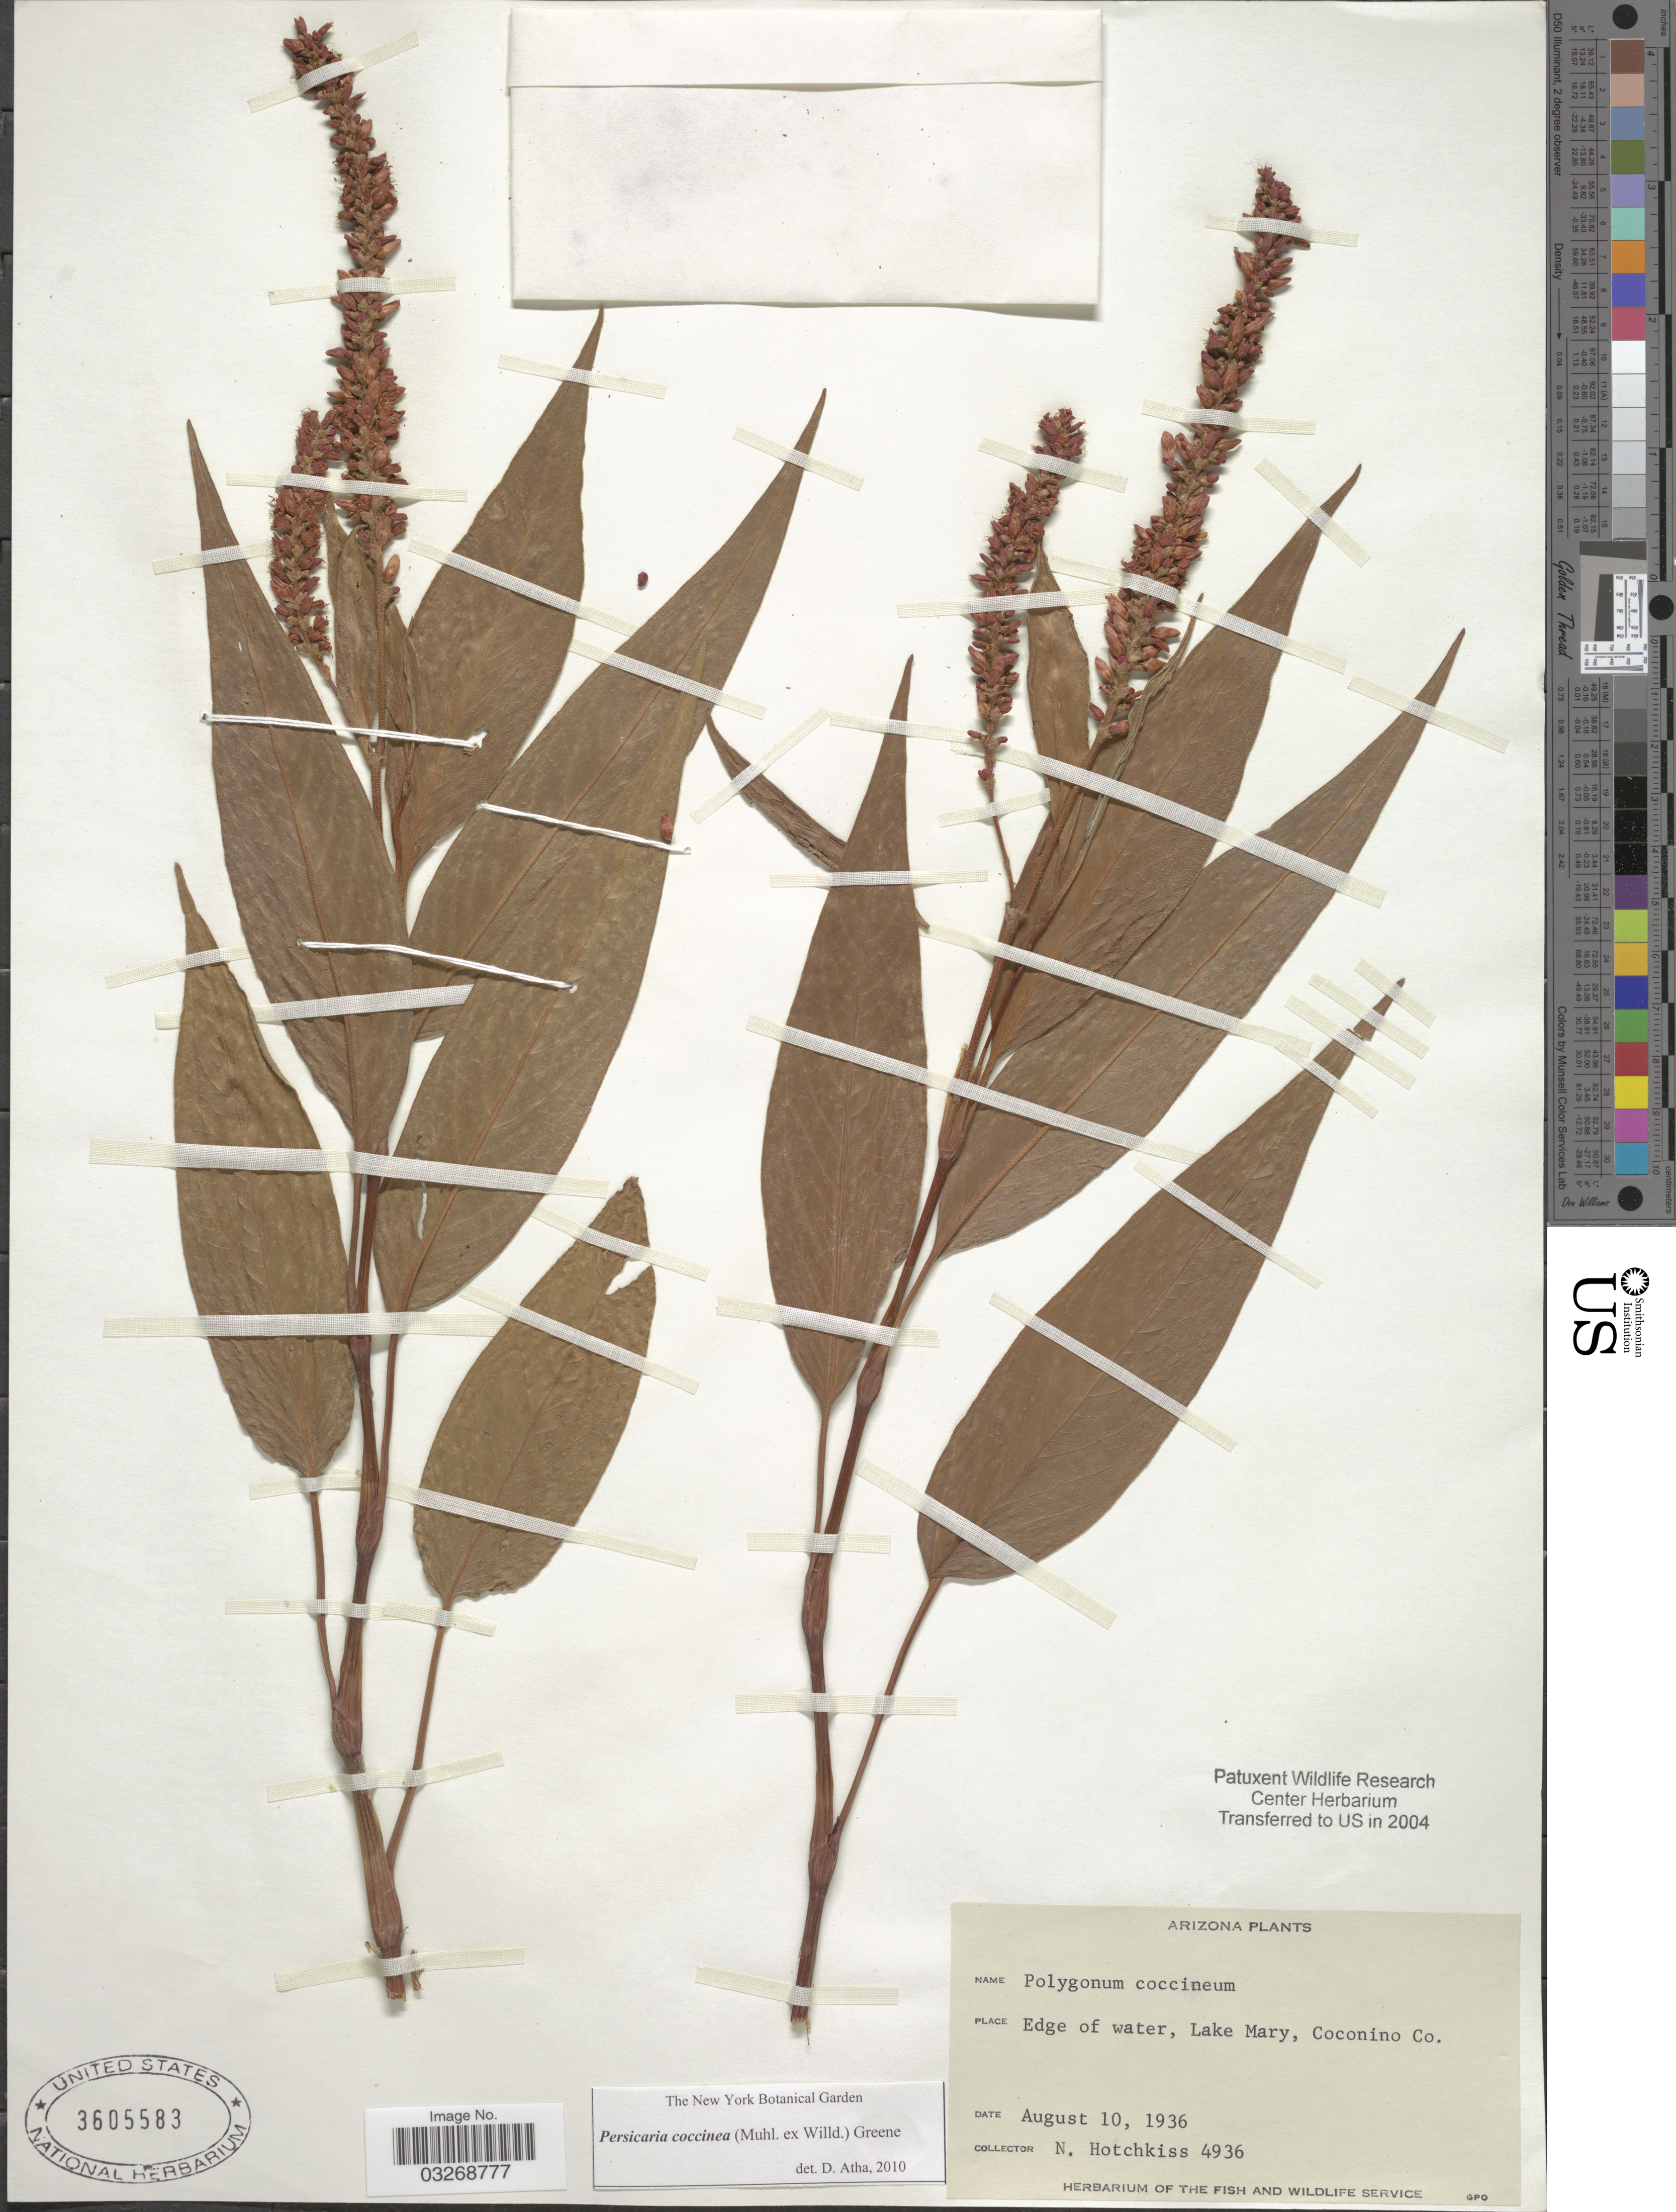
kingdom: Plantae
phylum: Tracheophyta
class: Magnoliopsida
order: Caryophyllales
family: Polygonaceae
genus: Persicaria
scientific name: Persicaria coccinea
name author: (Muhl. ex Willd.) Greene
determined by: Atha, D. E.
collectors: N. Hotchkiss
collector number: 4936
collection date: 1936-08-10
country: United States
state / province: Arizona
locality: Edge of water, Lake Mary, Coconino Co.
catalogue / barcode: US 3605583